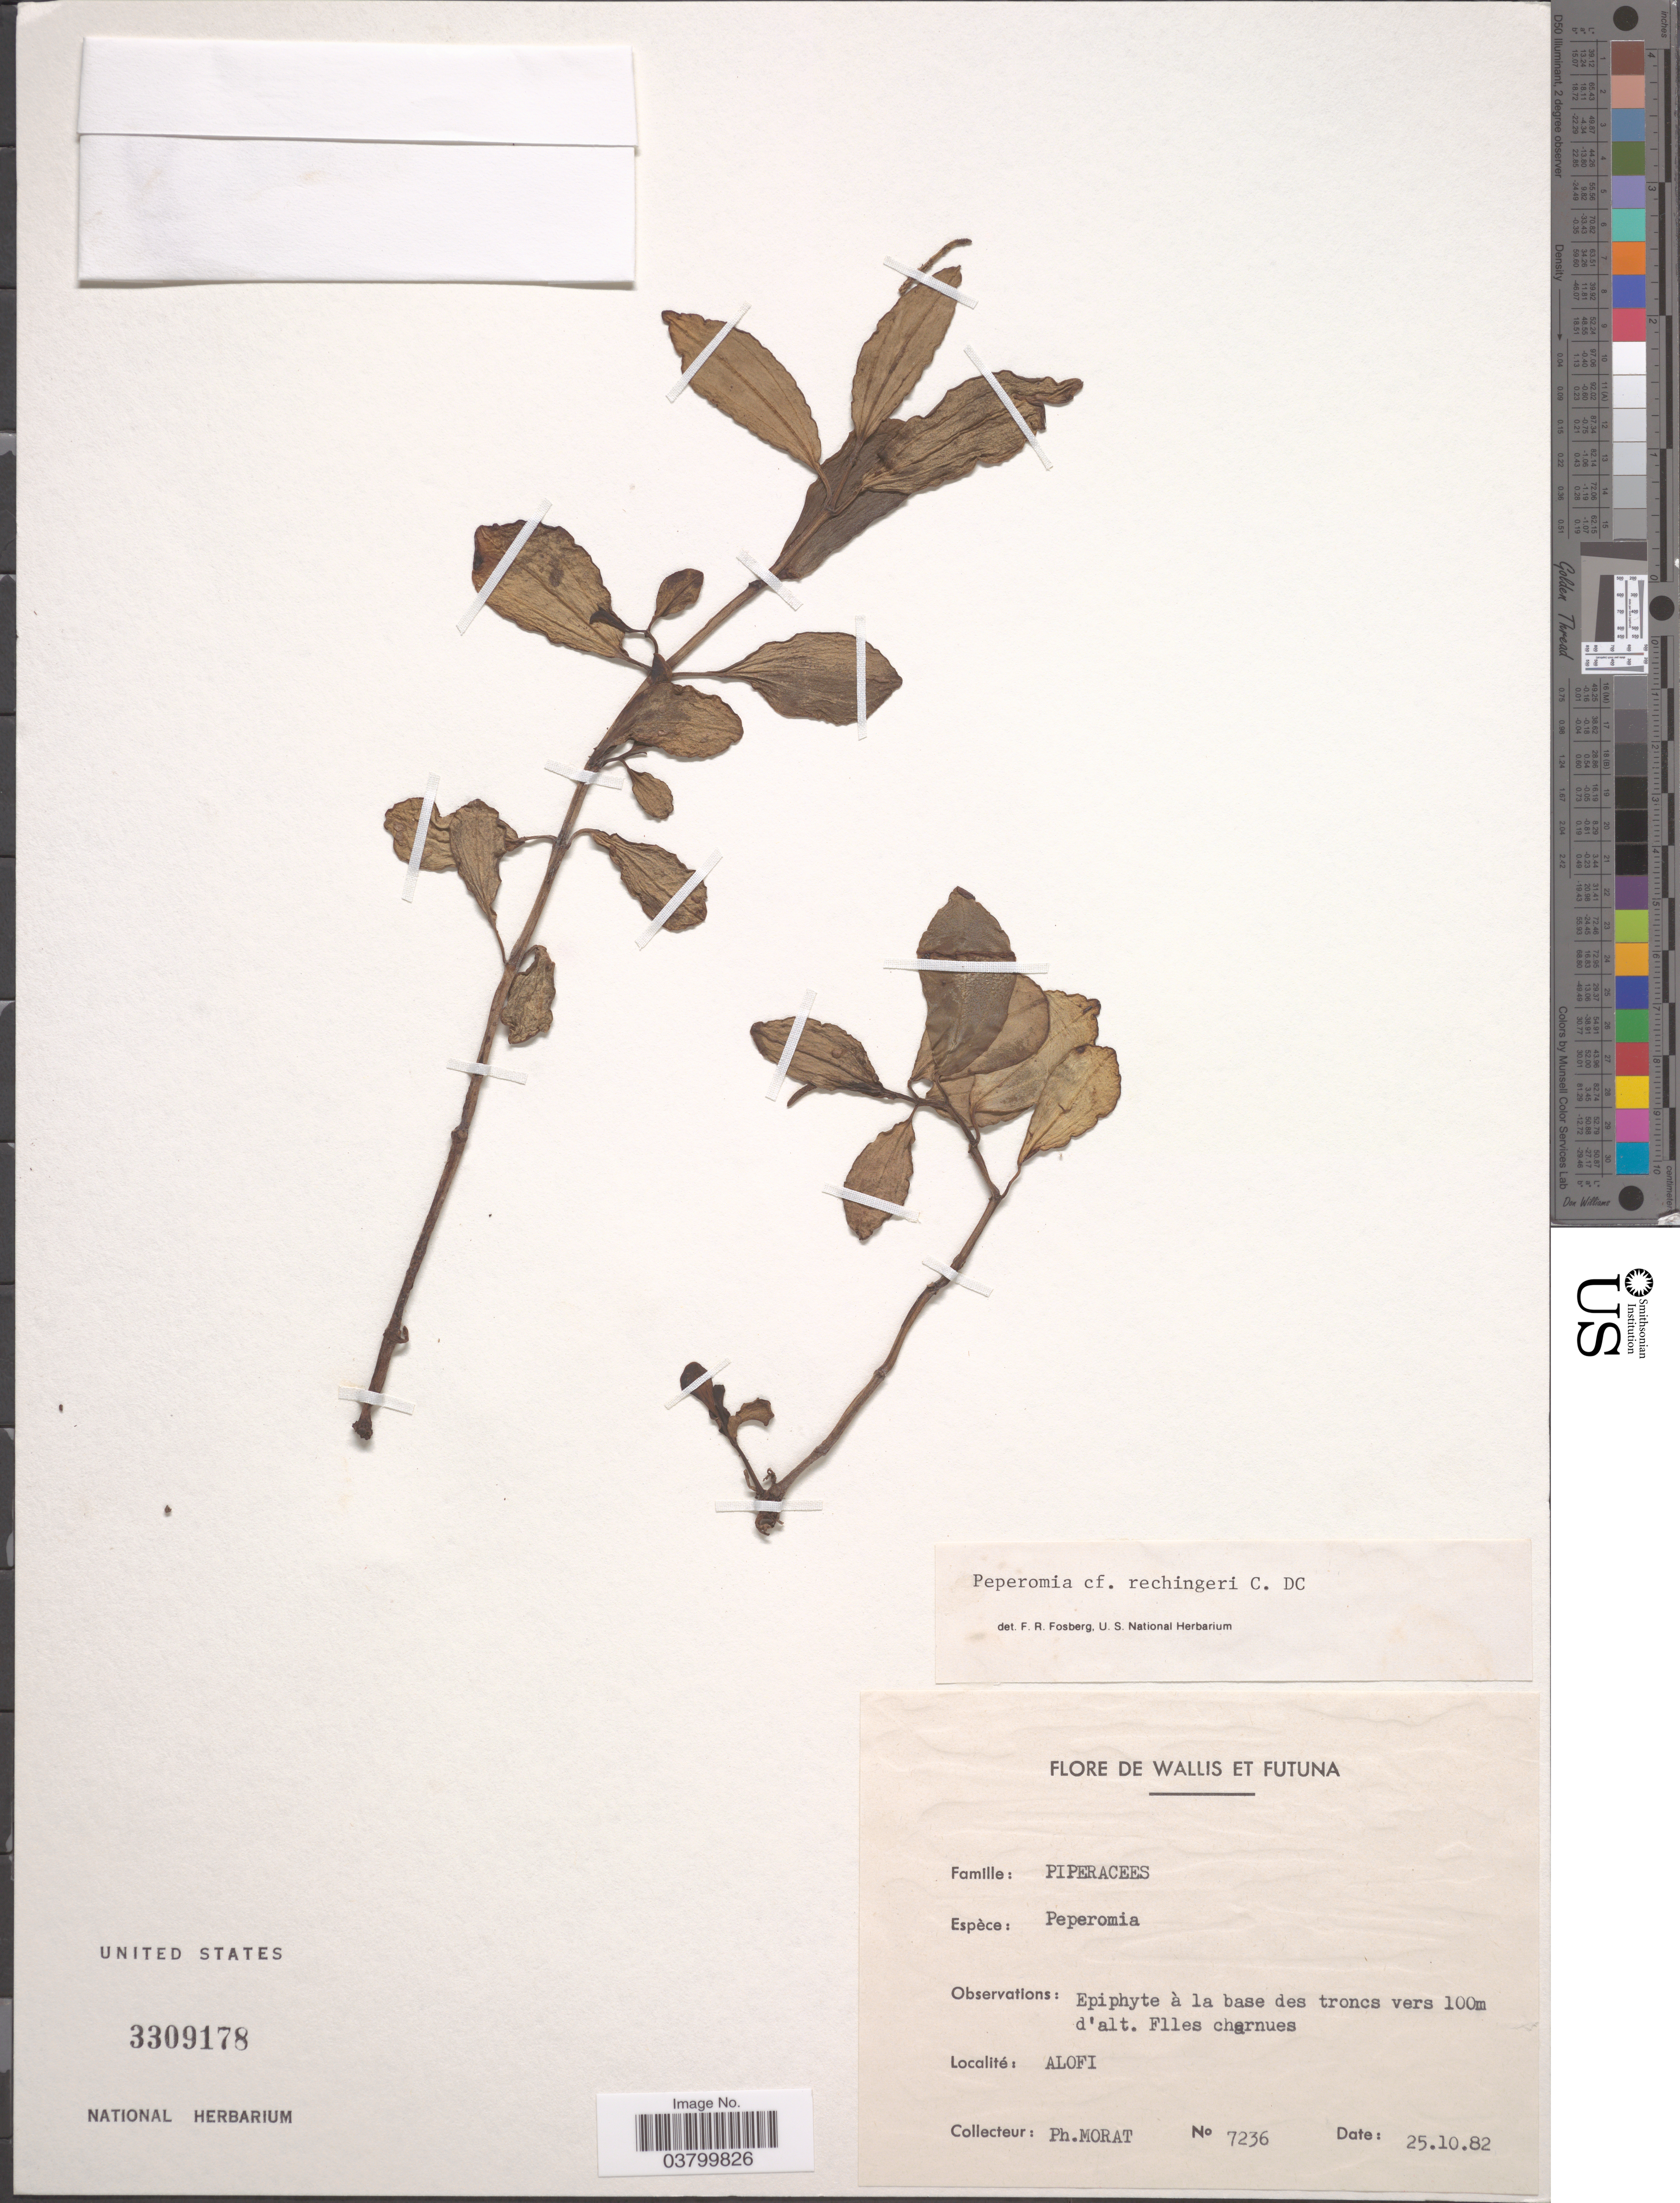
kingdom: Plantae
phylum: Tracheophyta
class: Magnoliopsida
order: Piperales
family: Piperaceae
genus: Peperomia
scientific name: Peperomia rechingerae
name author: Yunck.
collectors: P. Morat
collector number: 7236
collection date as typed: Transcribed d/m/y: 25/10/82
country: Wallis and Futuna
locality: Alofi.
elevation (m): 100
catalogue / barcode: US 3309178